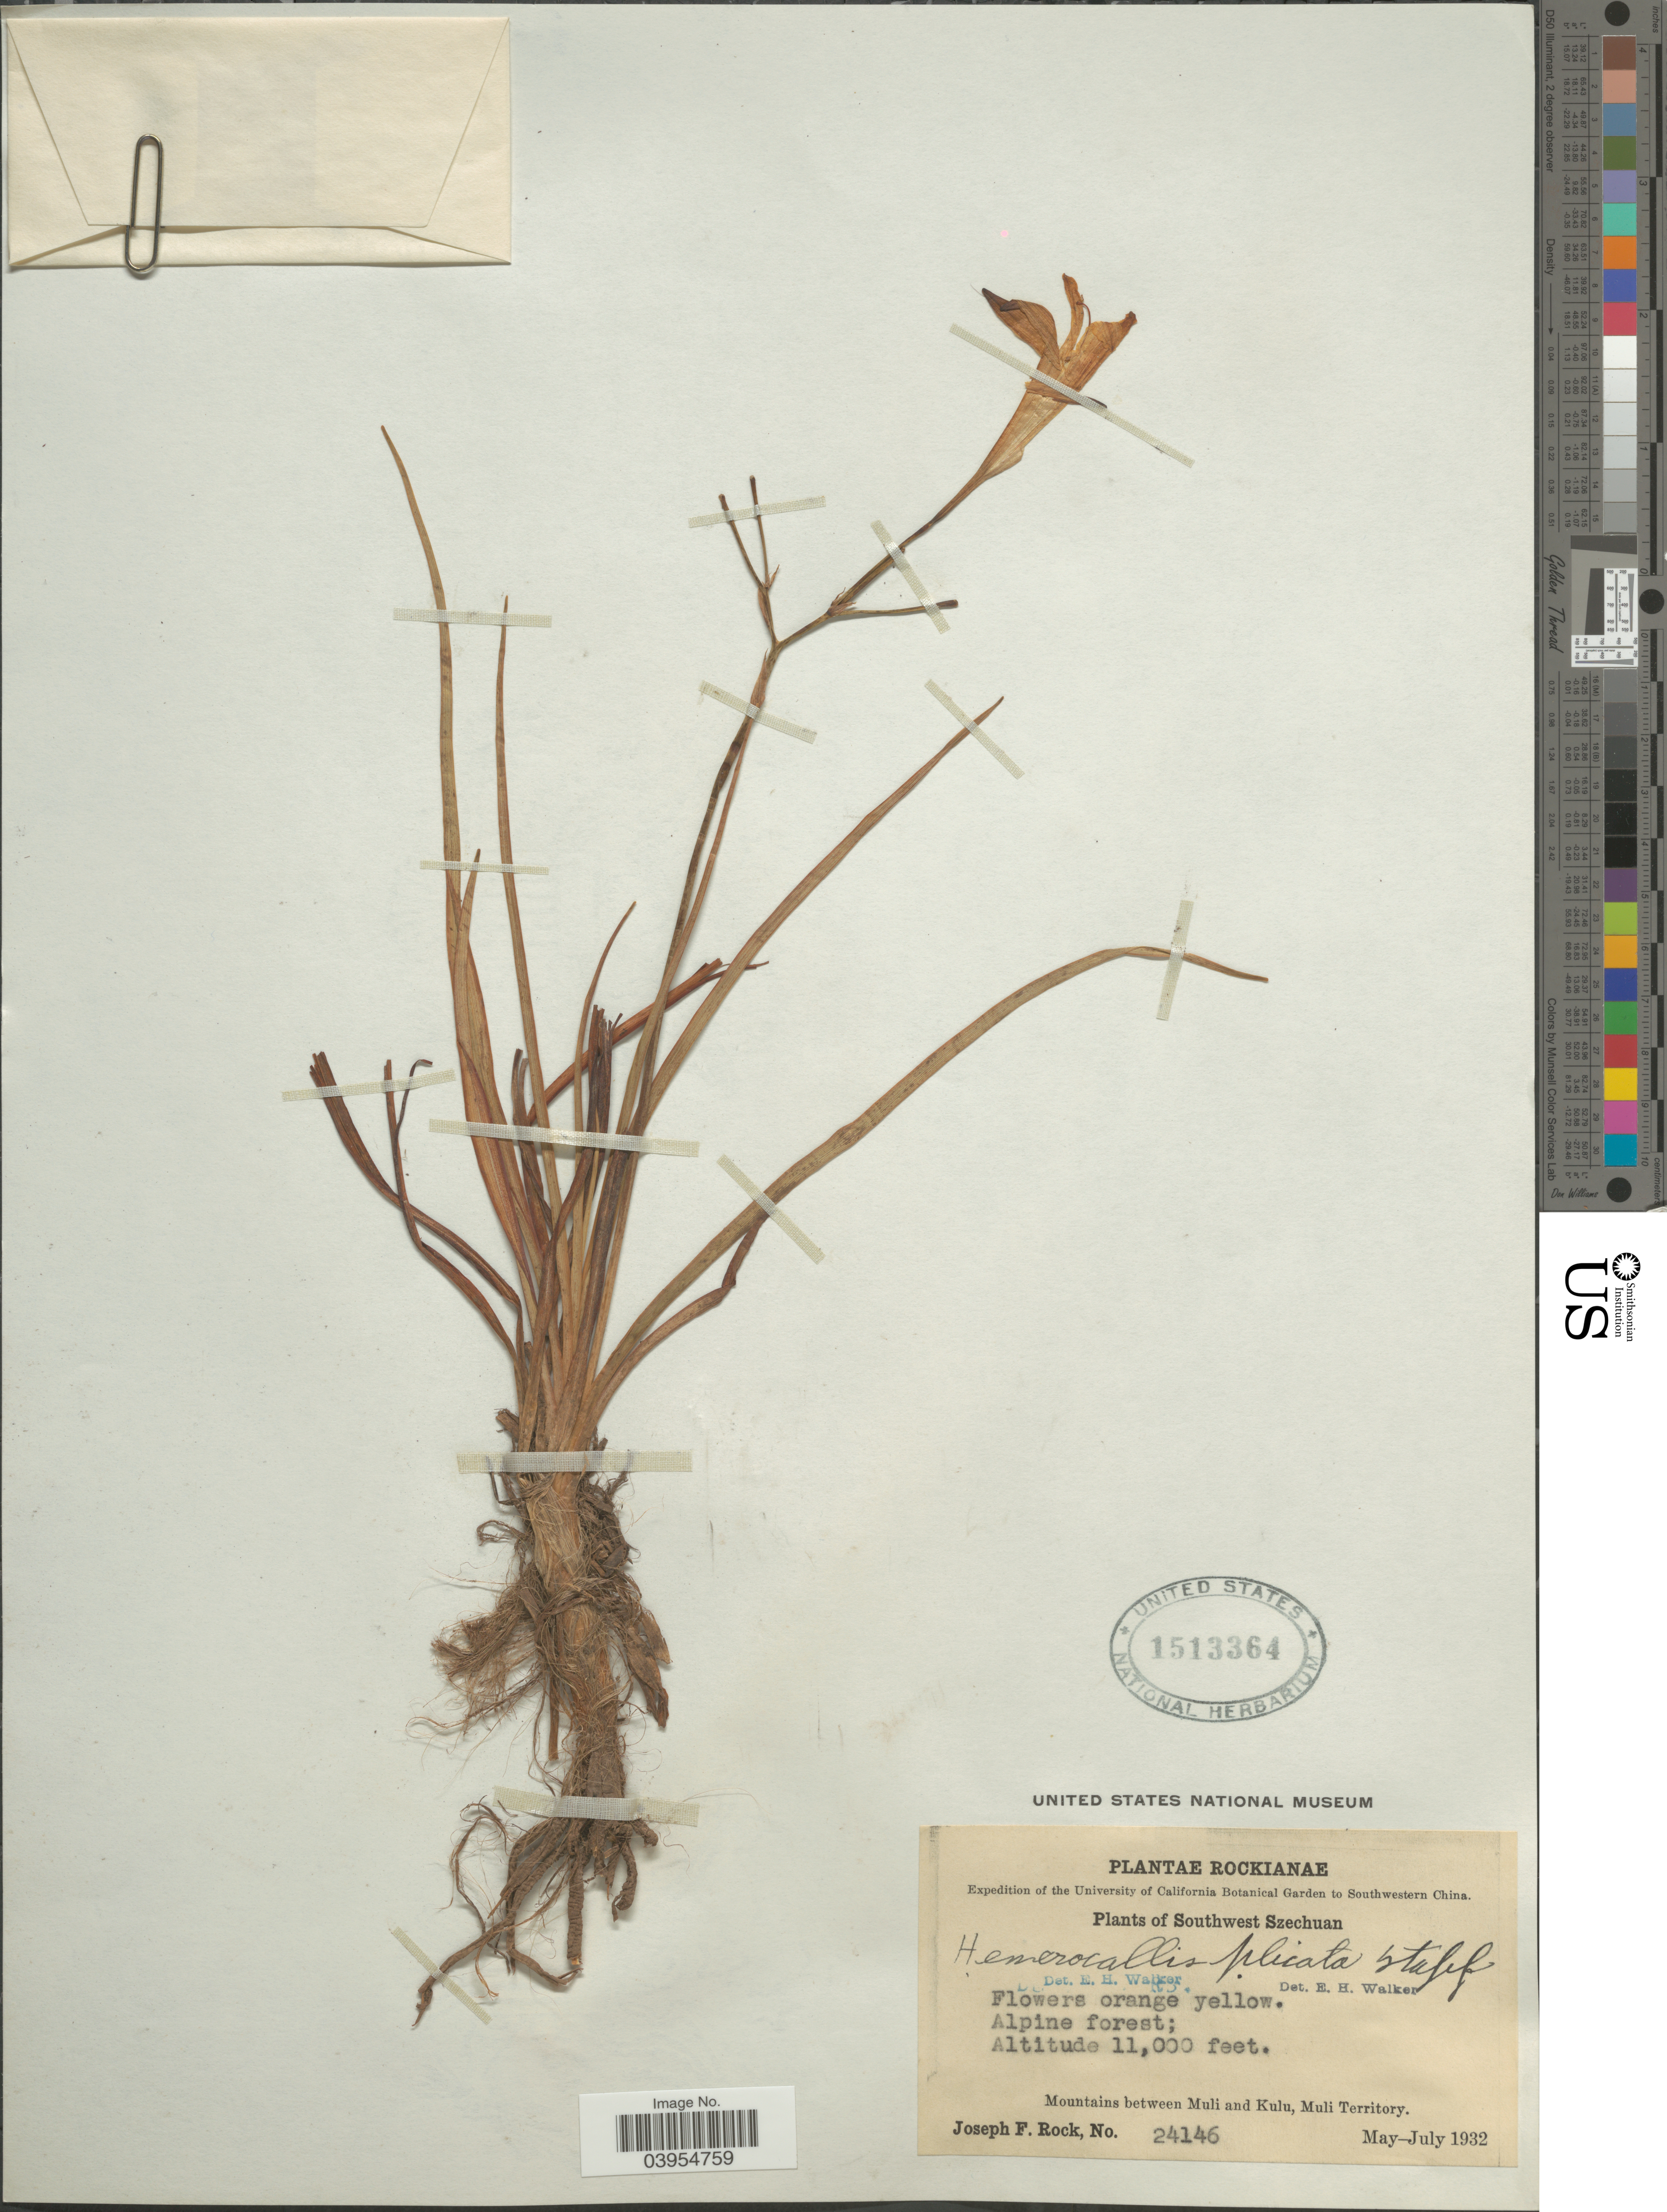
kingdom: Plantae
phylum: Tracheophyta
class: Liliopsida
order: Asparagales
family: Asphodelaceae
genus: Hemerocallis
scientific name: Hemerocallis plicata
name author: Stapf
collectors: J. F. Rock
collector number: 24146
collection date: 1932-05/1932-07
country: China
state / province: Sichuan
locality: Southwestern China. Southwest Szechuan. Mountains between Muli and Kulu, Muli Territory.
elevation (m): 3353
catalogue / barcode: US 1513364